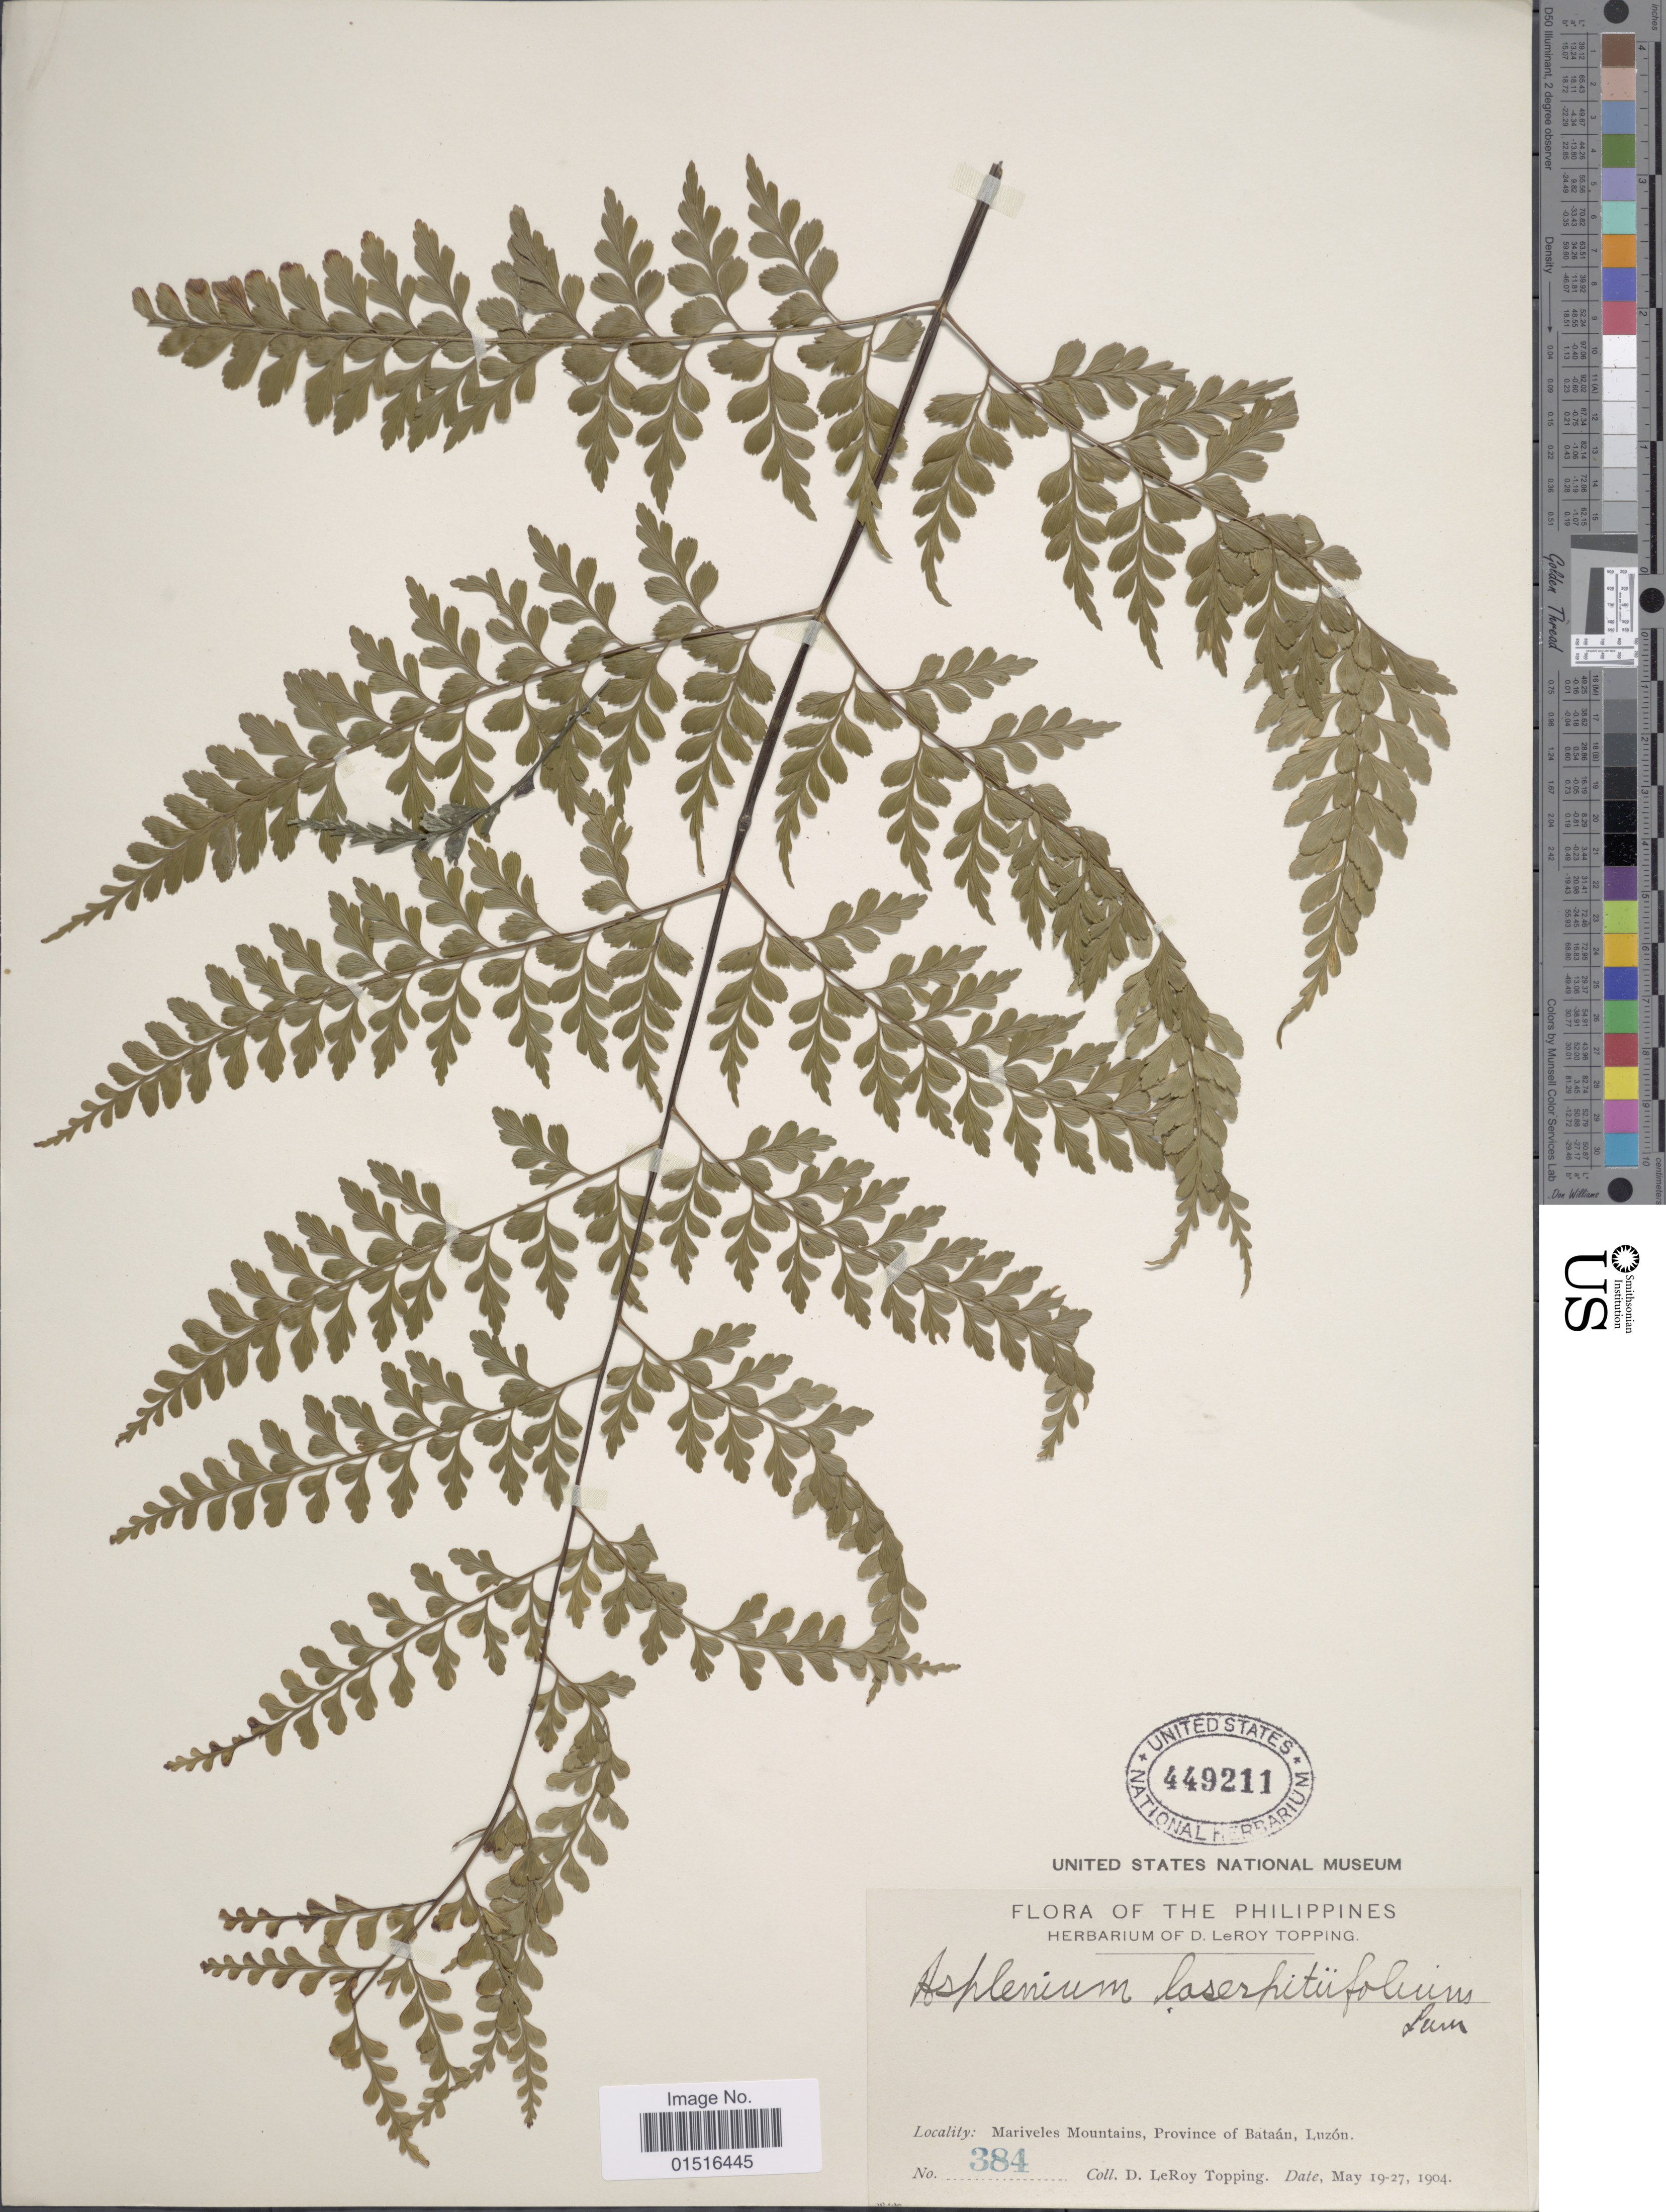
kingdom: Plantae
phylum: Tracheophyta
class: Polypodiopsida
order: Polypodiales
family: Aspleniaceae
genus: Asplenium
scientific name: Asplenium laserpitiifolium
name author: Lam.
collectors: D. L. Topping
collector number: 384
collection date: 1904-05-19/1904-05-27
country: Philippines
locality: Mariveles Mountains, province of Bataan, Luzon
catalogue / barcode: US 449211